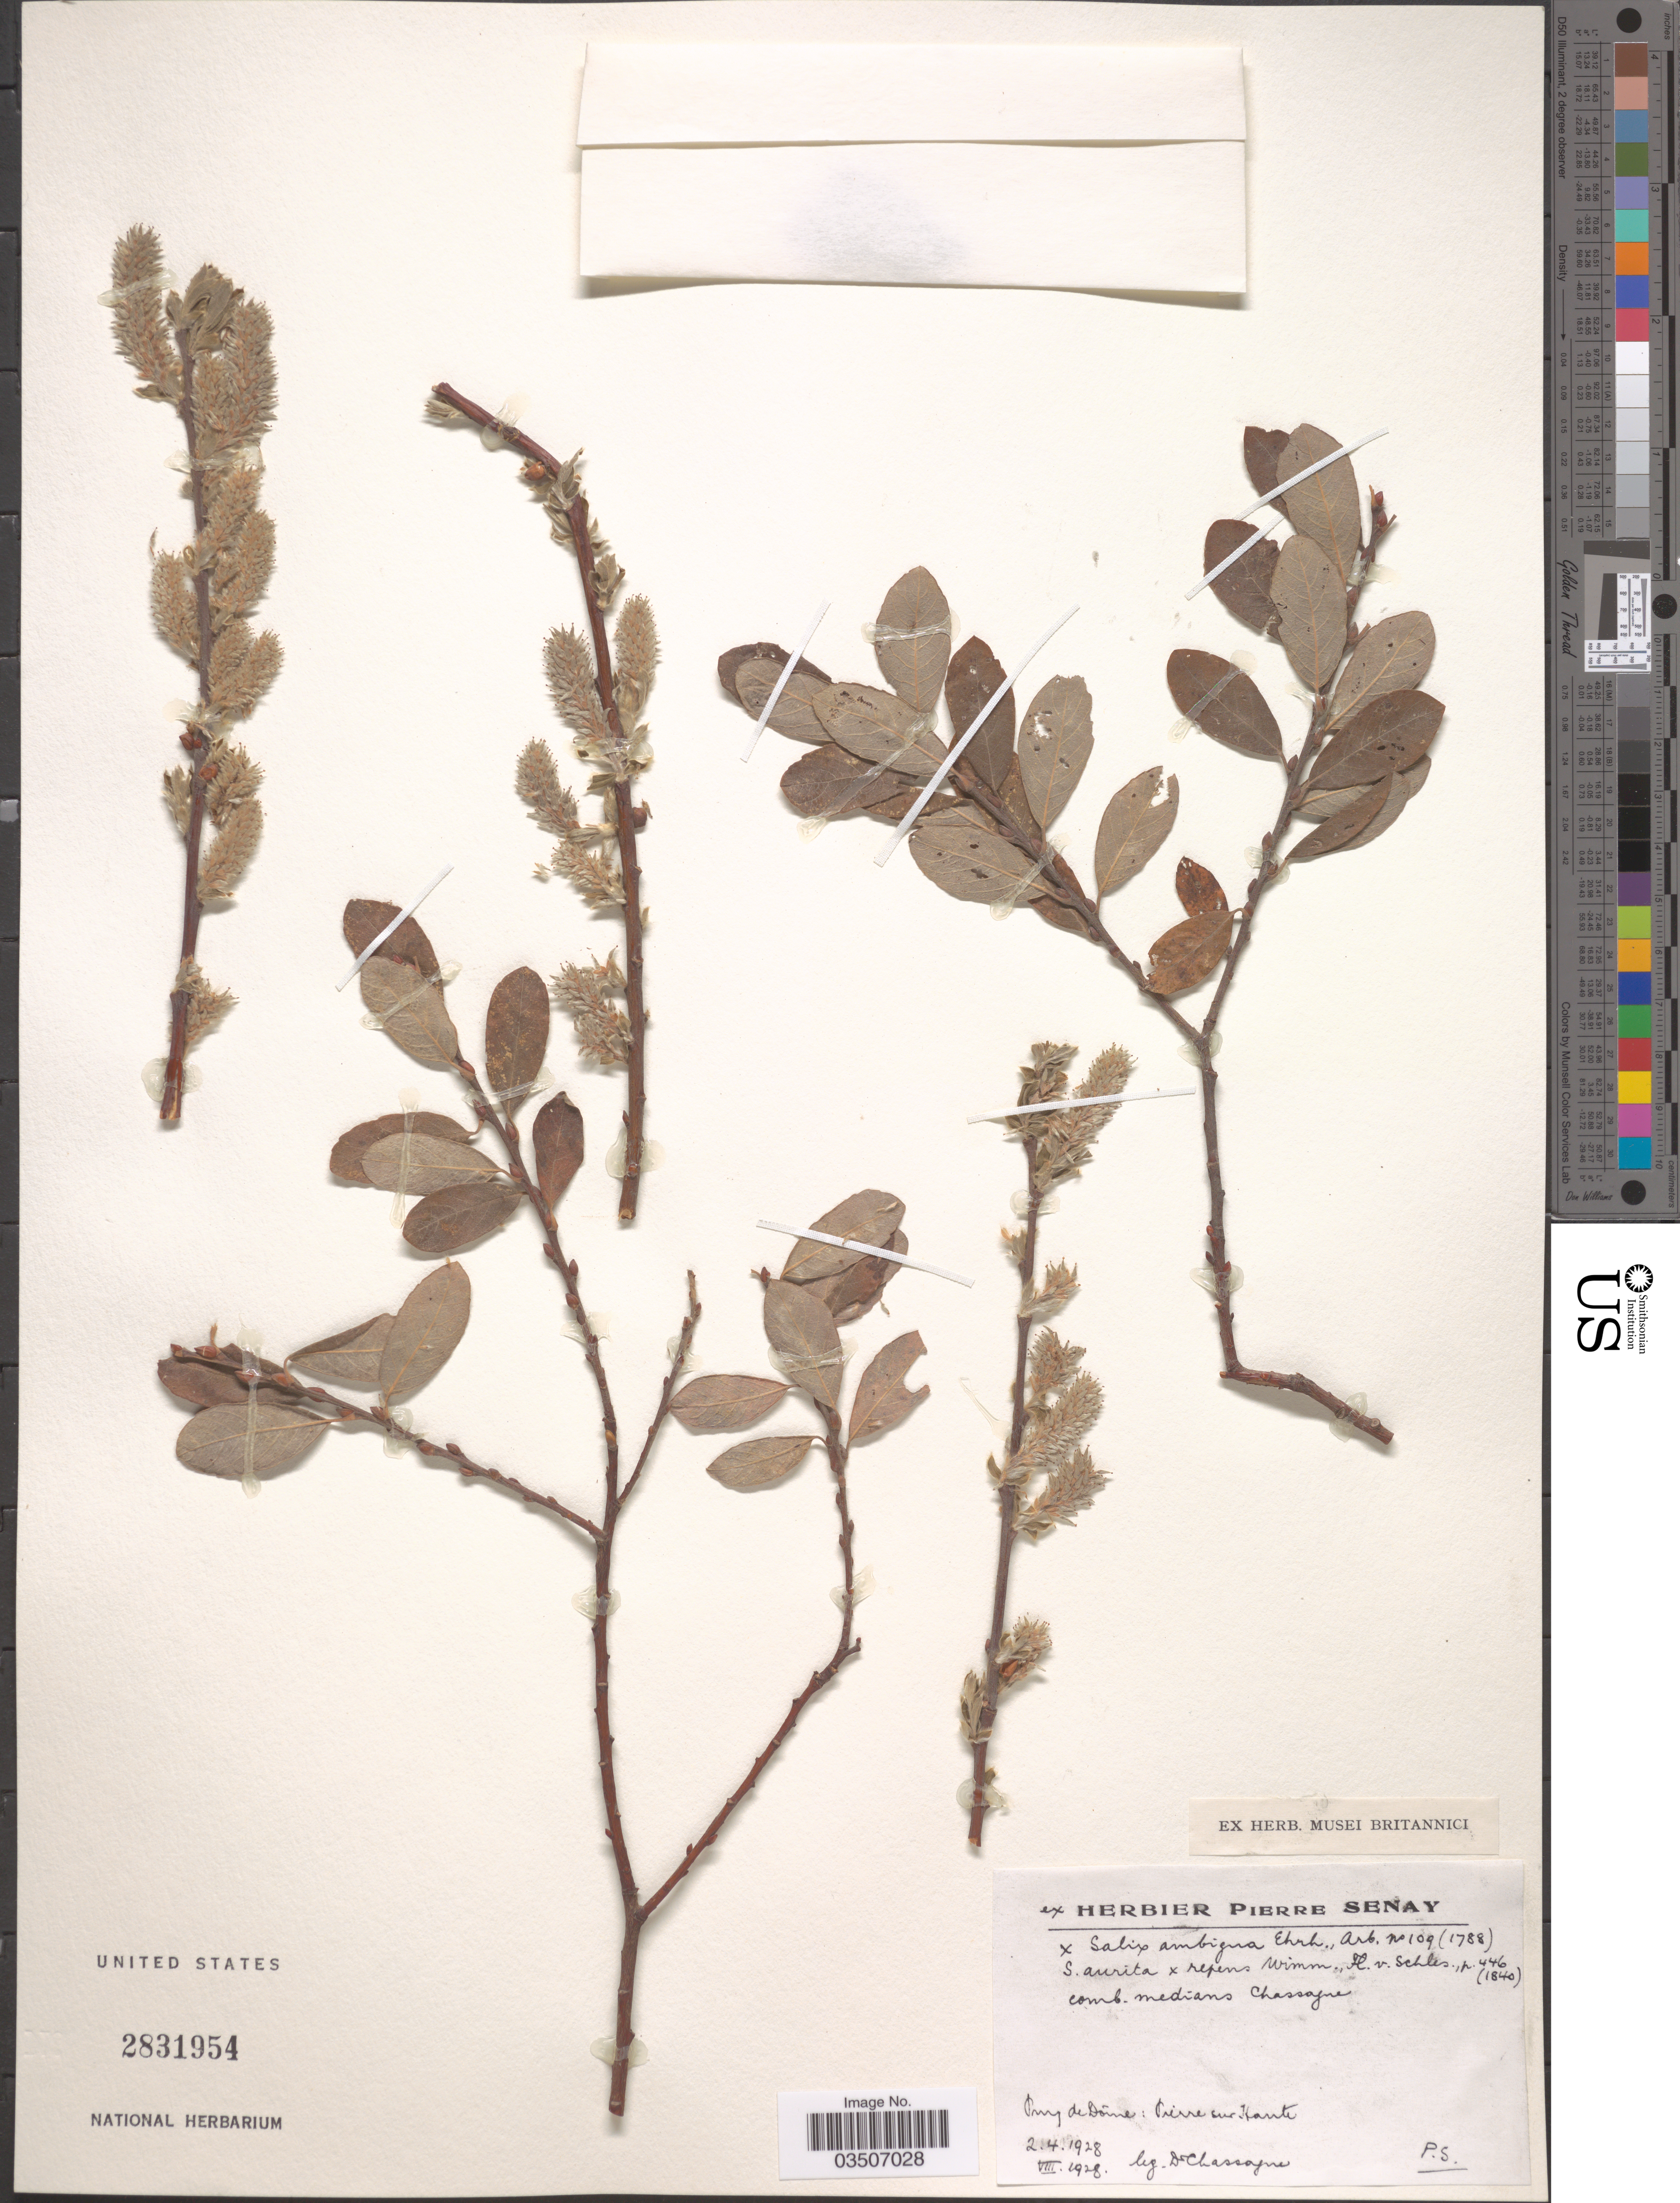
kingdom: Plantae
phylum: Tracheophyta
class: Magnoliopsida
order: Malpighiales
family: Salicaceae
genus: Salix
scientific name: Salix ambigua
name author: Salisb.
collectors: Chassagne, --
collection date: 1928-04-02/1928-08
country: France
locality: Puy de Dome: Pierre sur Haute.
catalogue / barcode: US 2831954